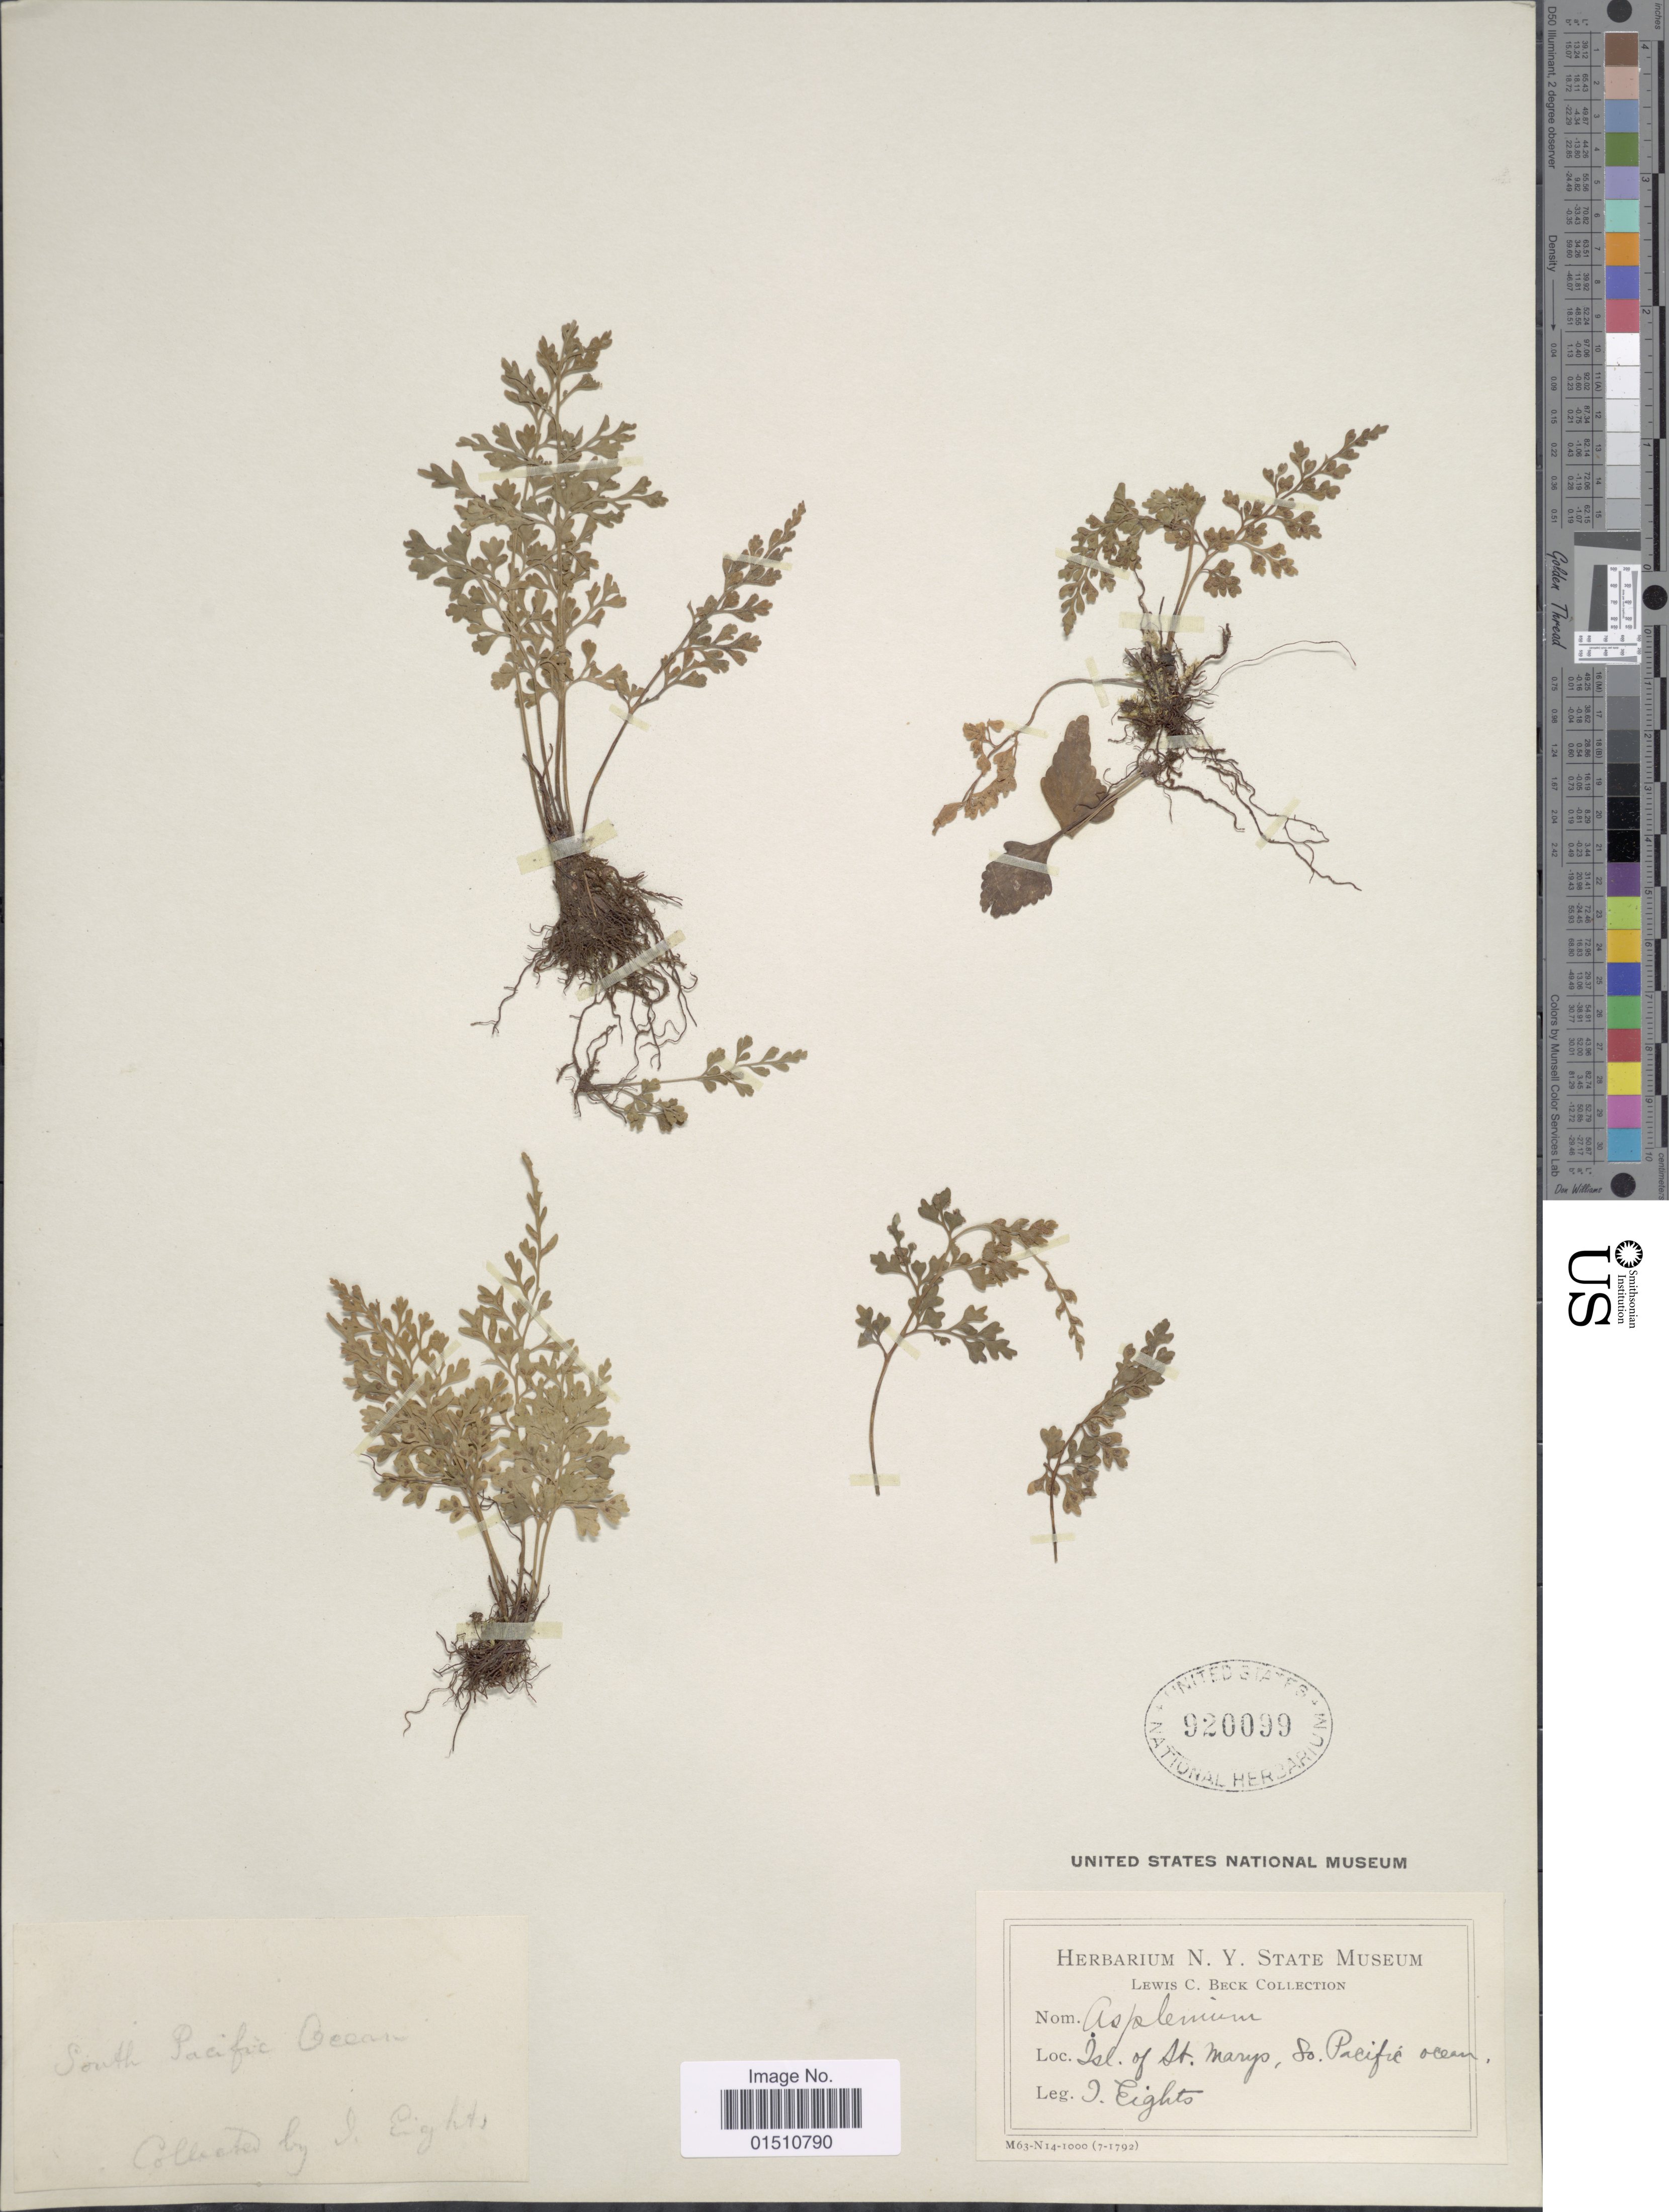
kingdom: Plantae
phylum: Tracheophyta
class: Polypodiopsida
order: Polypodiales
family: Aspleniaceae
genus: Asplenium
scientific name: Asplenium dareoides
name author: Desv.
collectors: I. Eights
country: India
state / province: Karnataka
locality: Isl. of St. Mays. So. Pacific Ocean.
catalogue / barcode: US 920099